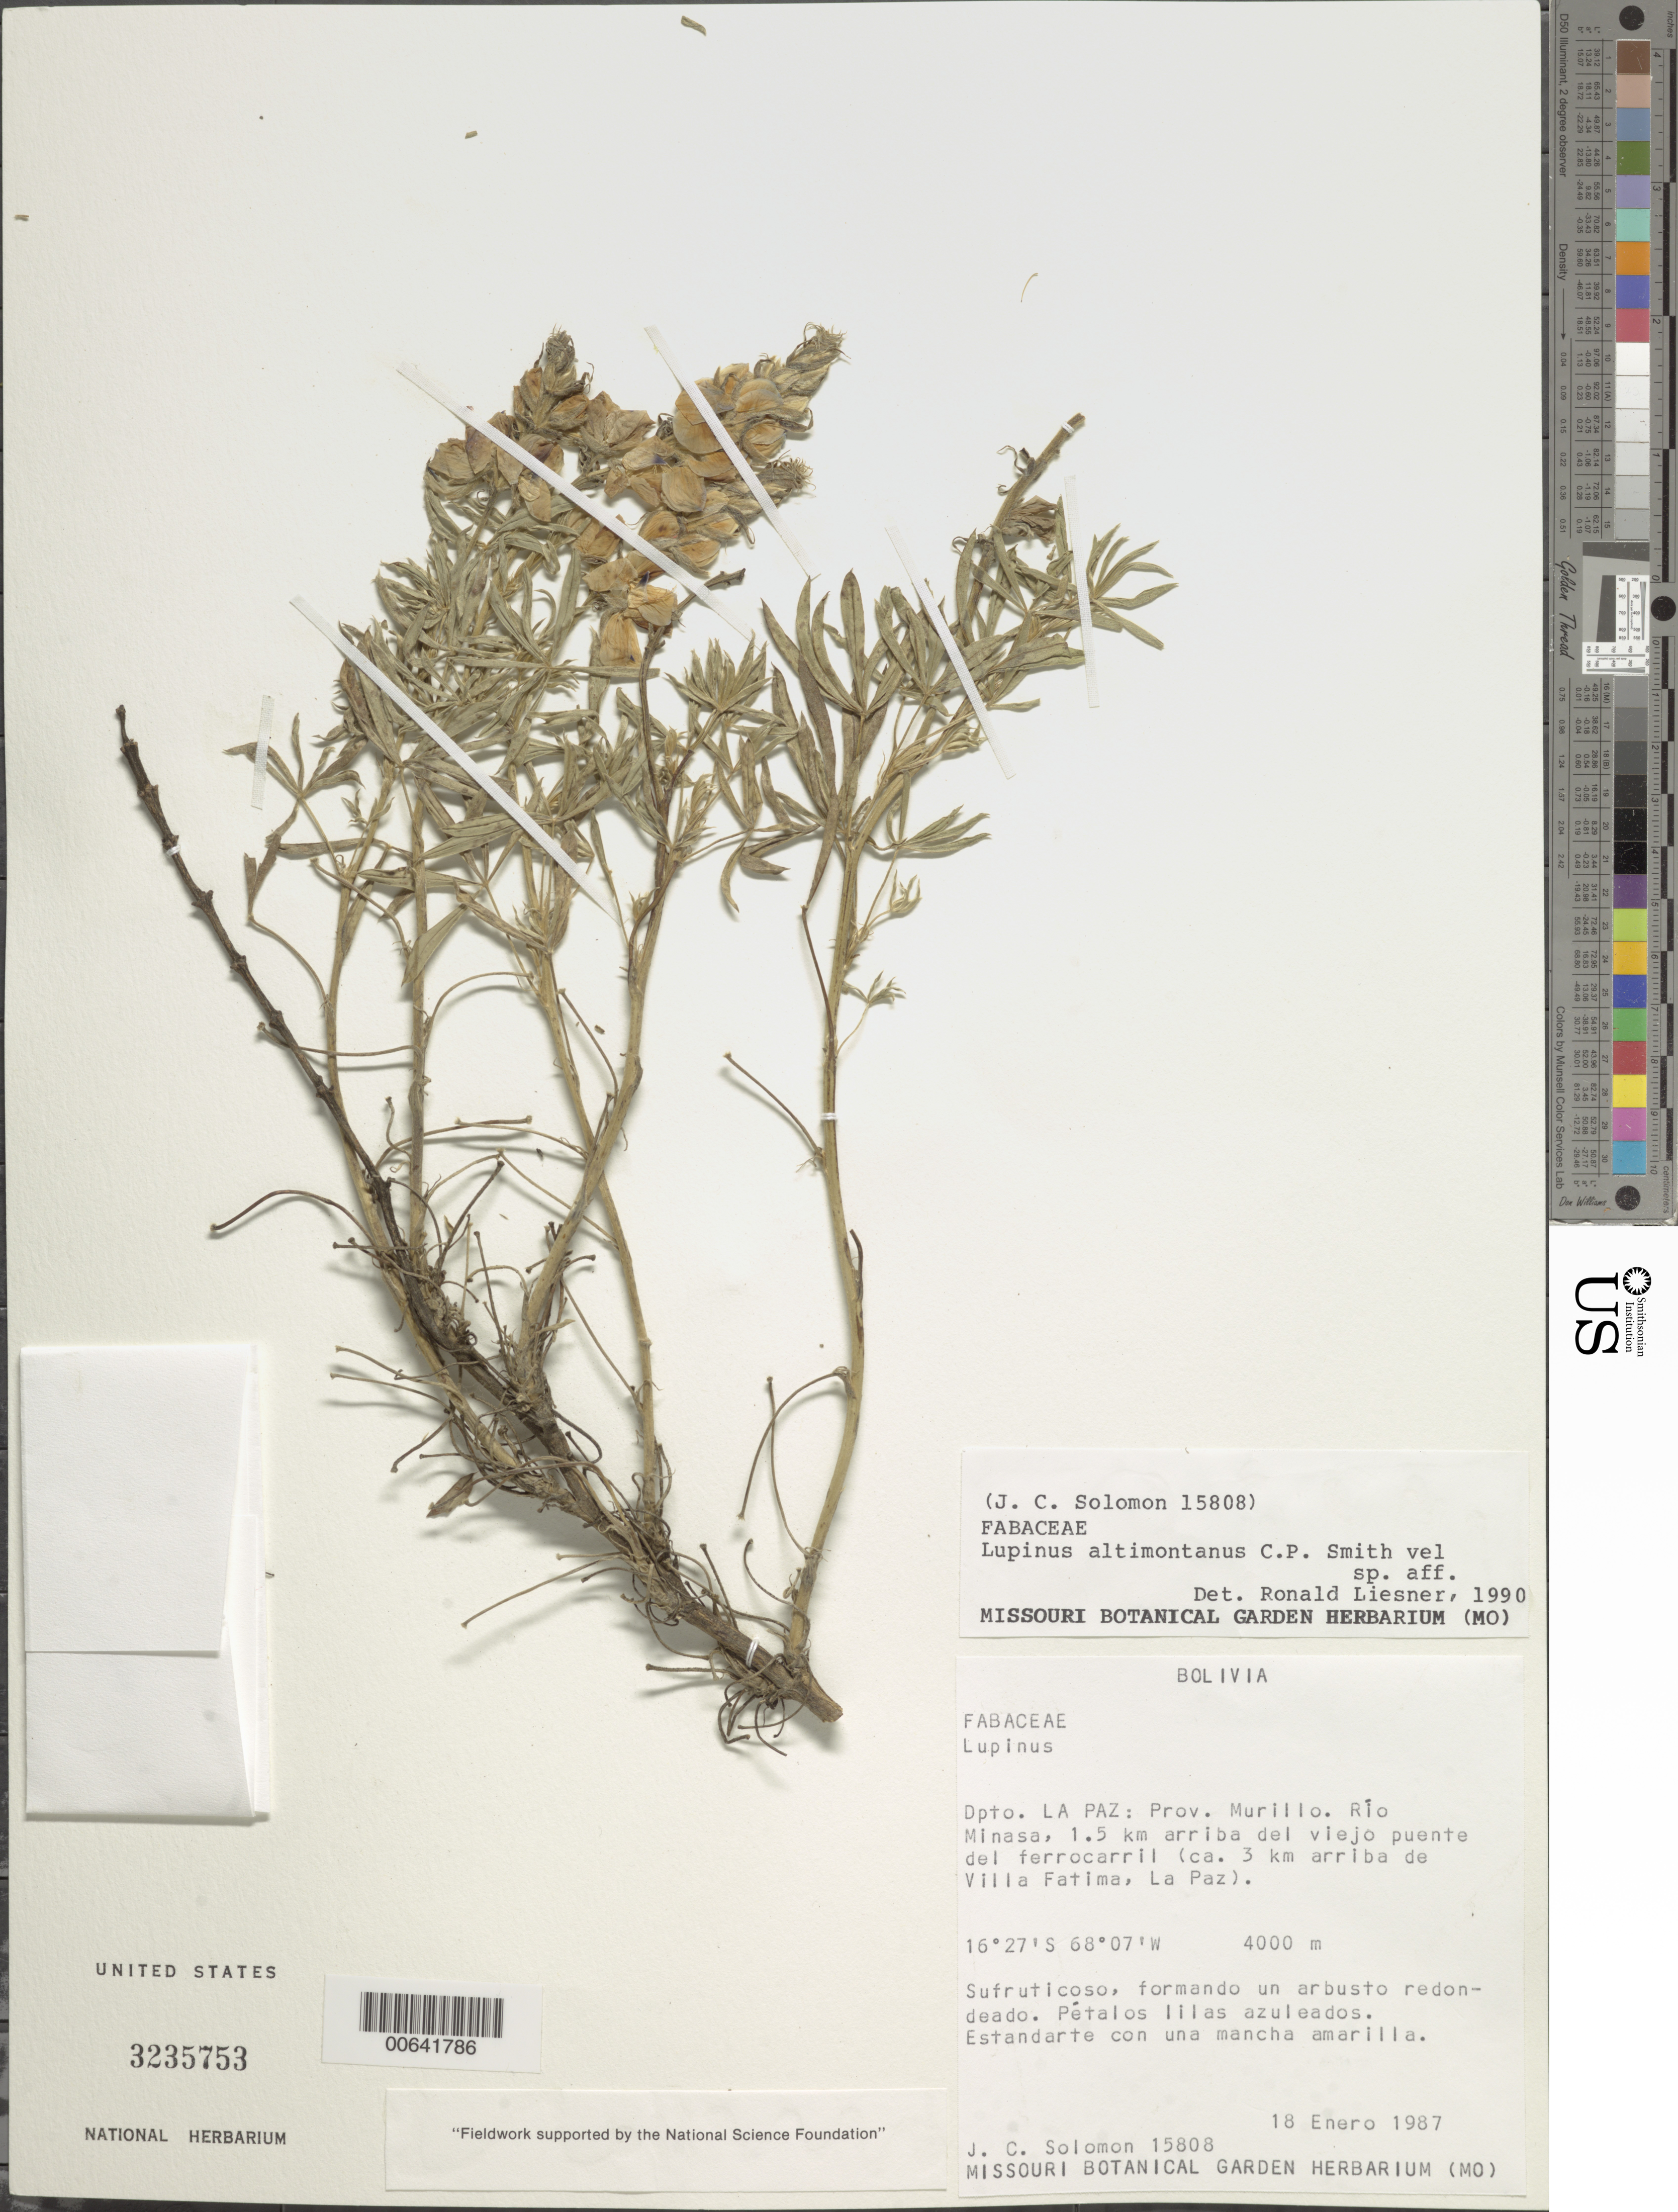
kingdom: Plantae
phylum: Tracheophyta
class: Magnoliopsida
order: Fabales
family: Fabaceae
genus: Lupinus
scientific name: Lupinus altimontanus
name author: C.P. Sm.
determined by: Liesner, R. L.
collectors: J. C. Solomon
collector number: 15808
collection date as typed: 18 Jan 1987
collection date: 1987-01-18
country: Bolivia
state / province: La Paz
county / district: Murillo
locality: Rio Minasa, ca. 3 km Arriba de Villa Fátima, La Paz.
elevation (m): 4000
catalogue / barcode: US 3235753